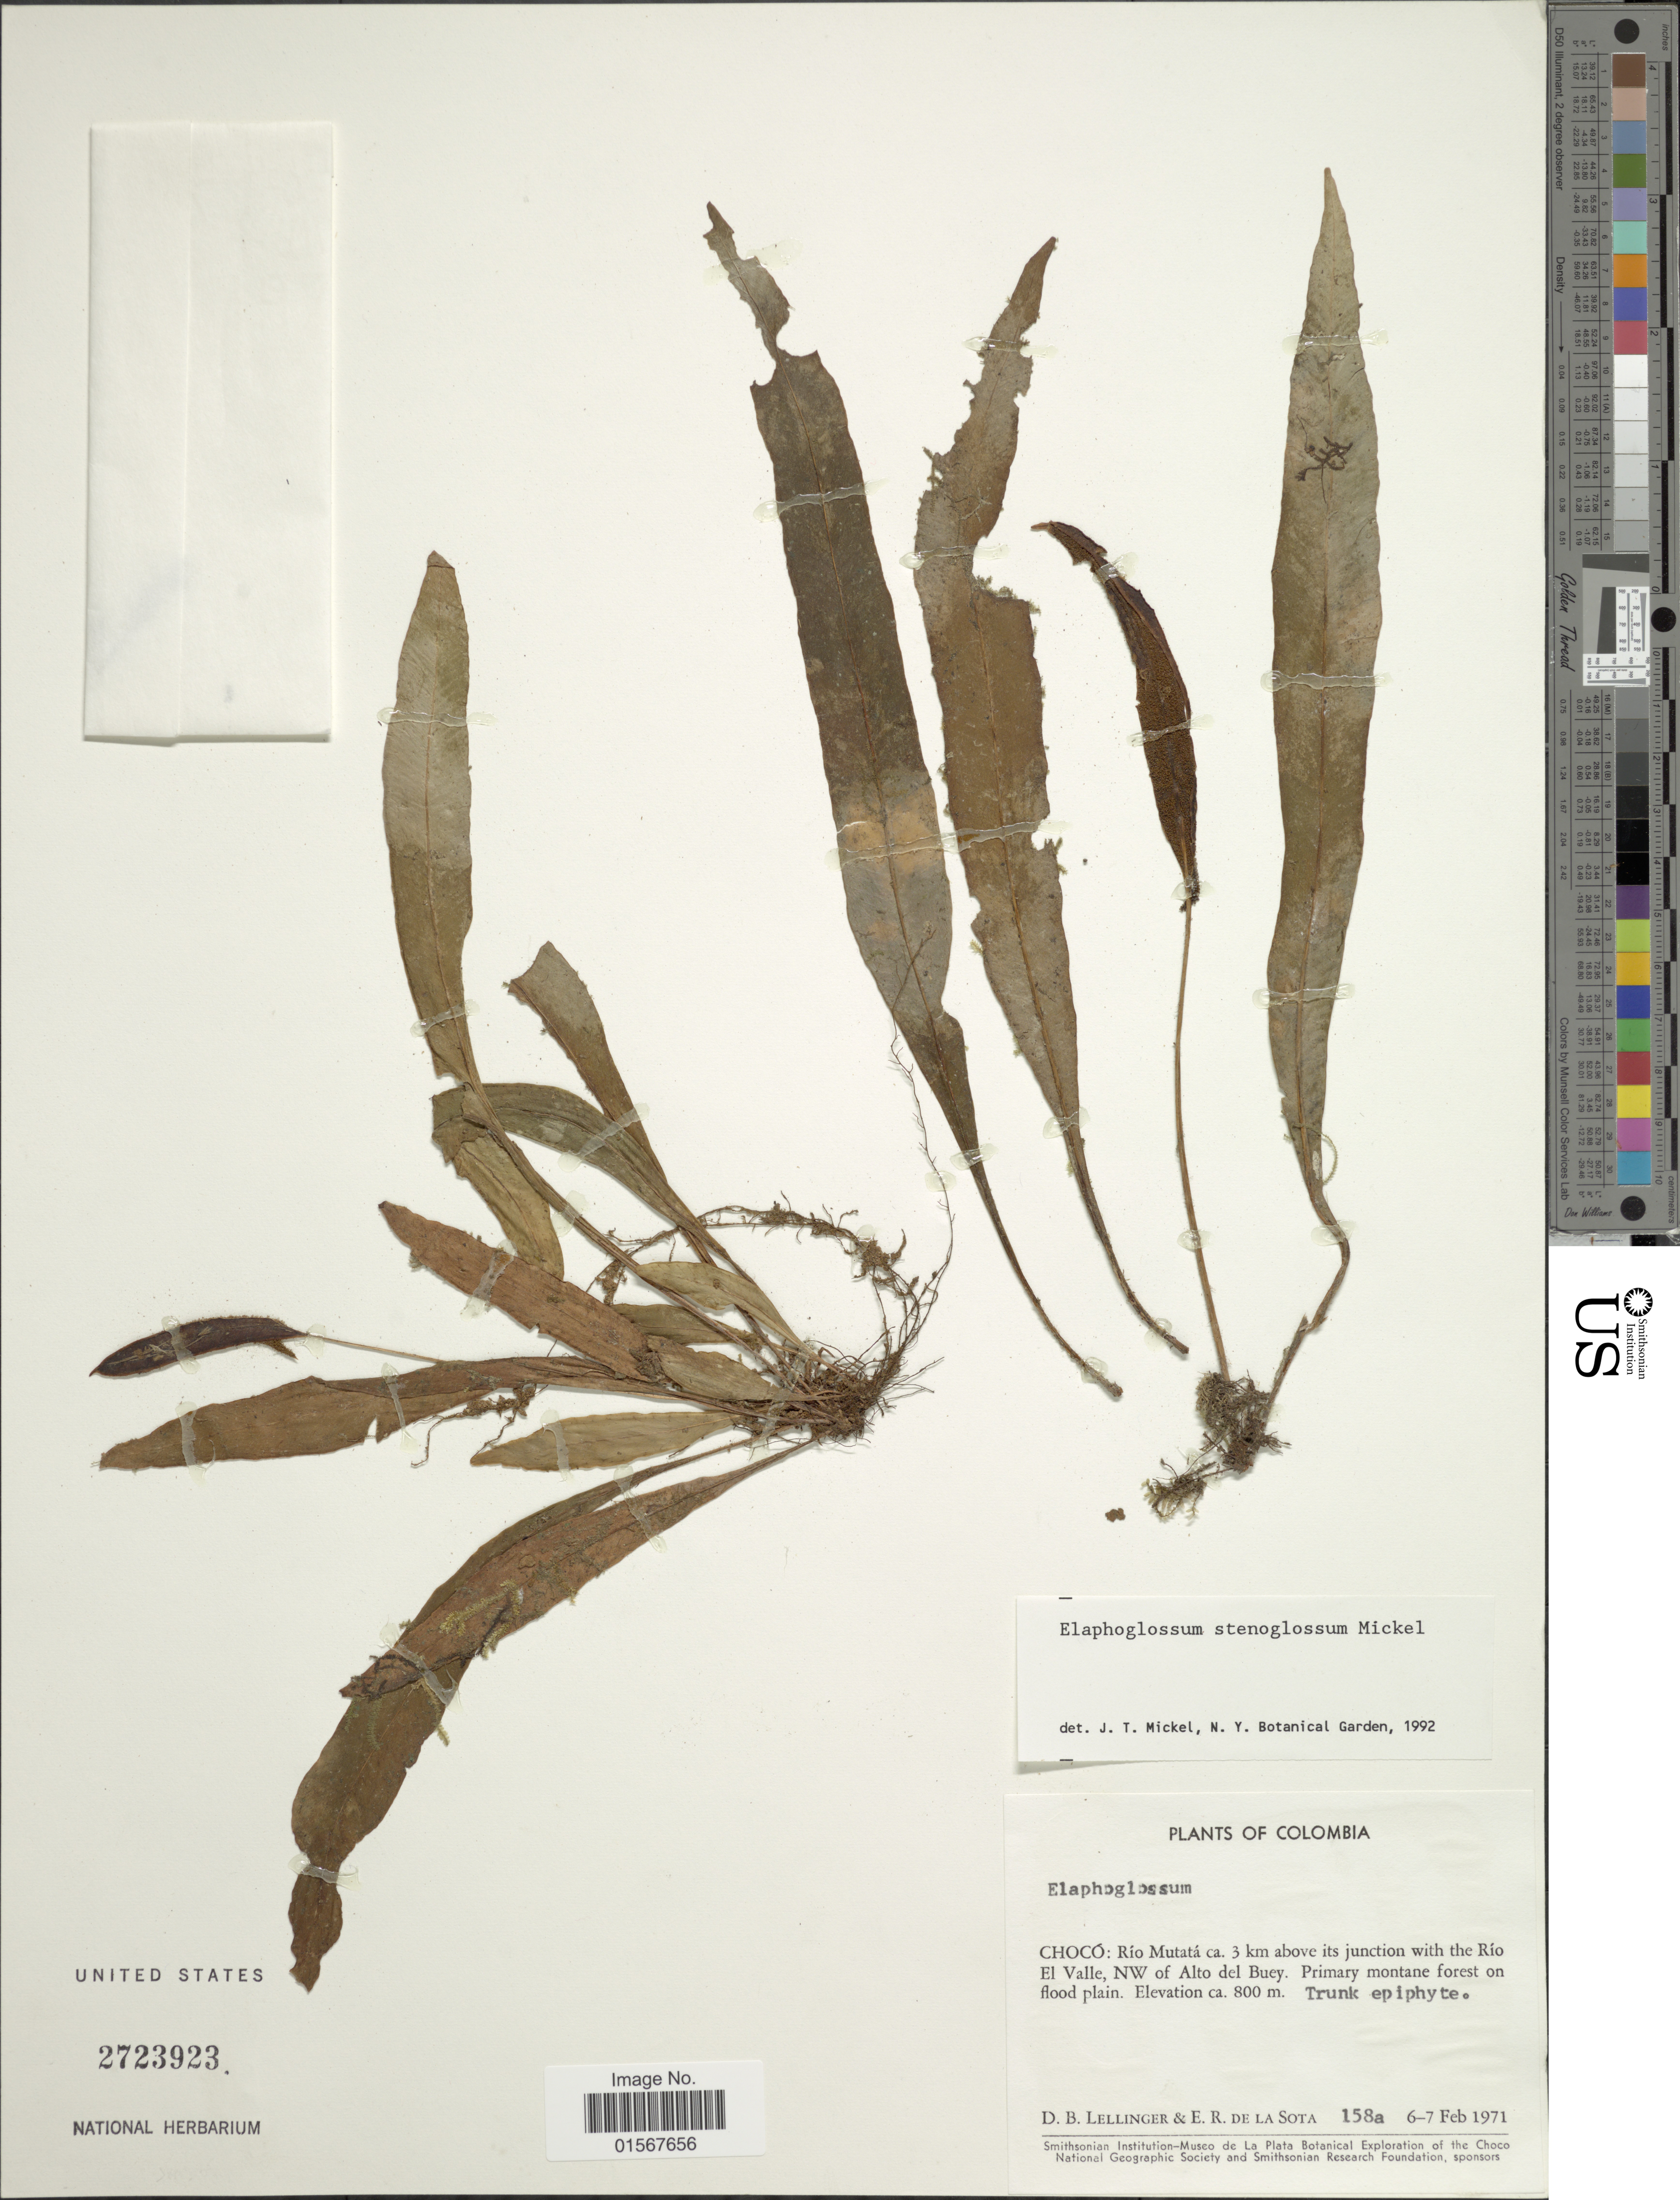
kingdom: Plantae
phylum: Tracheophyta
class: Polypodiopsida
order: Polypodiales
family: Dryopteridaceae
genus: Elaphoglossum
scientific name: Elaphoglossum stenophyllum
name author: (Sodiro) Diels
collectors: D. B. Lellinger & E. R. de la Sota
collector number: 158a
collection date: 1971-02-06/1971-02-07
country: Colombia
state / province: Chocó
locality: Choco; Rio Mutata ca. 3 km above its junction with the Rio El Valle, NW of Alto del Buey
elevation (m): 800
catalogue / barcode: US 2723923